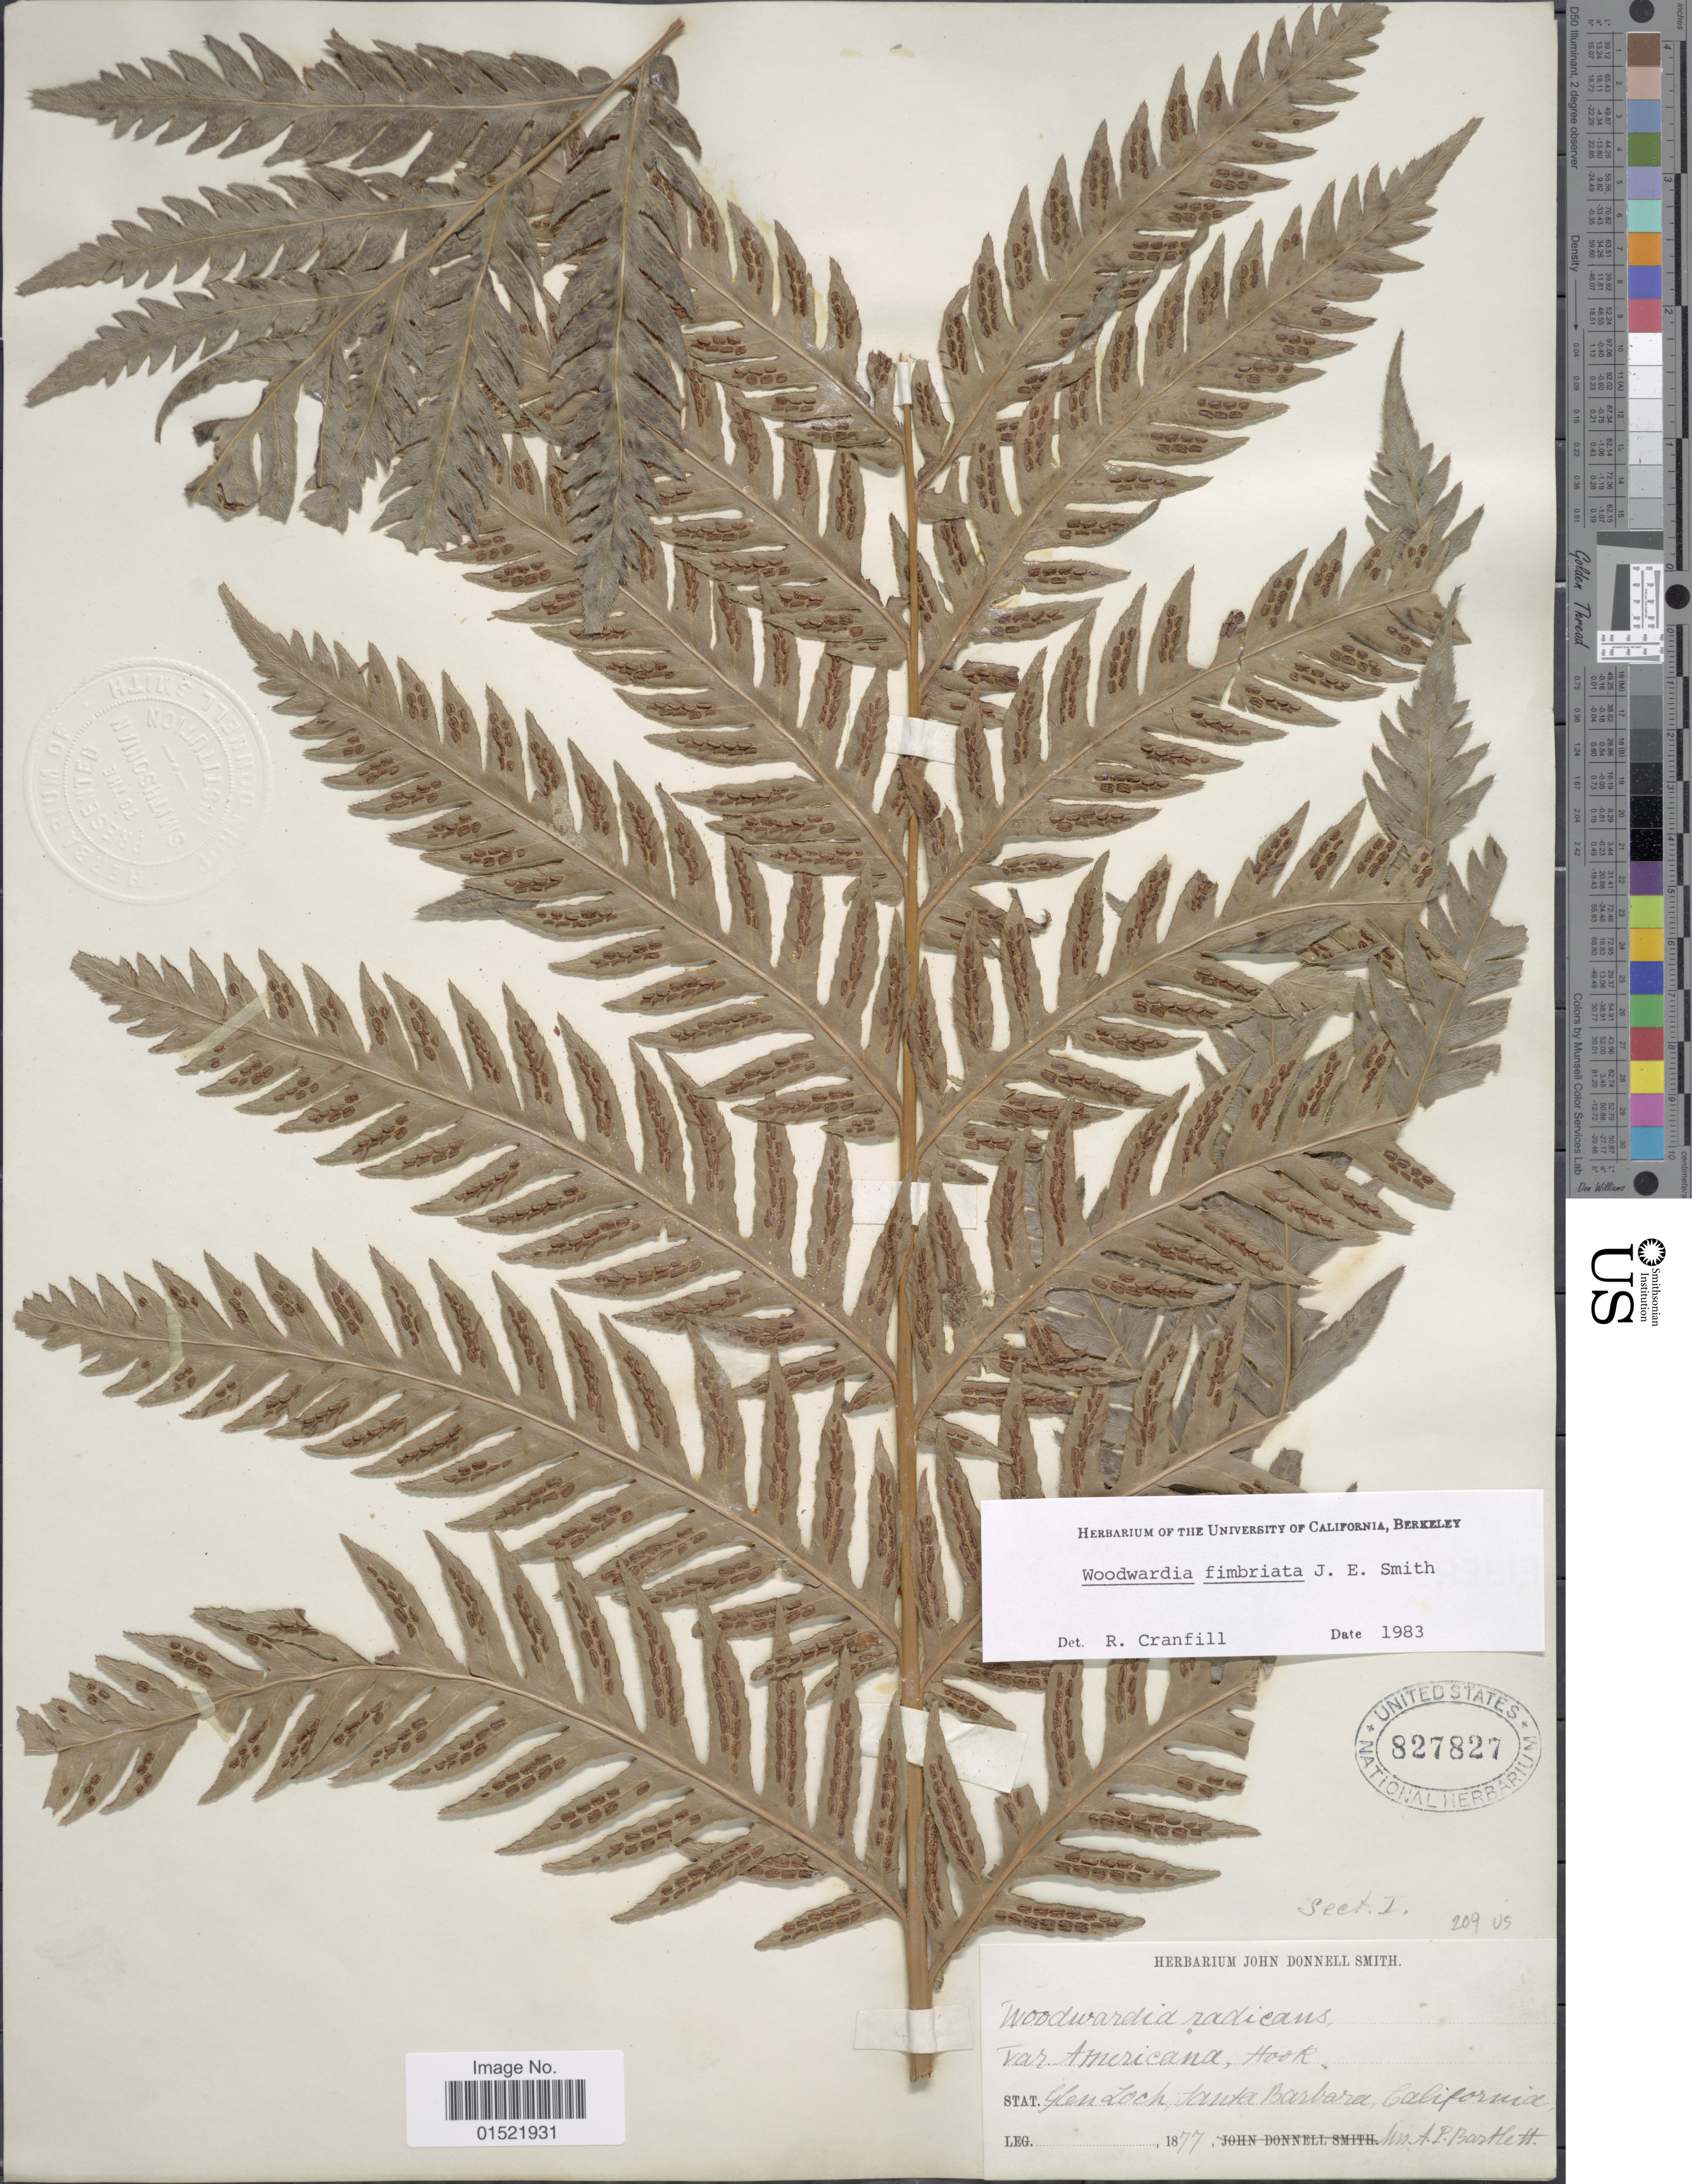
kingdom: Plantae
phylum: Tracheophyta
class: Polypodiopsida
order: Polypodiales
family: Blechnaceae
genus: Woodwardia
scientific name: Woodwardia fimbriata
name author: Sm.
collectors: A. Bartlett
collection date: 1877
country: United States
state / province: California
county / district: Santa Barbara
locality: Glen Loch, Santa Barbara, California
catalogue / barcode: US 827827